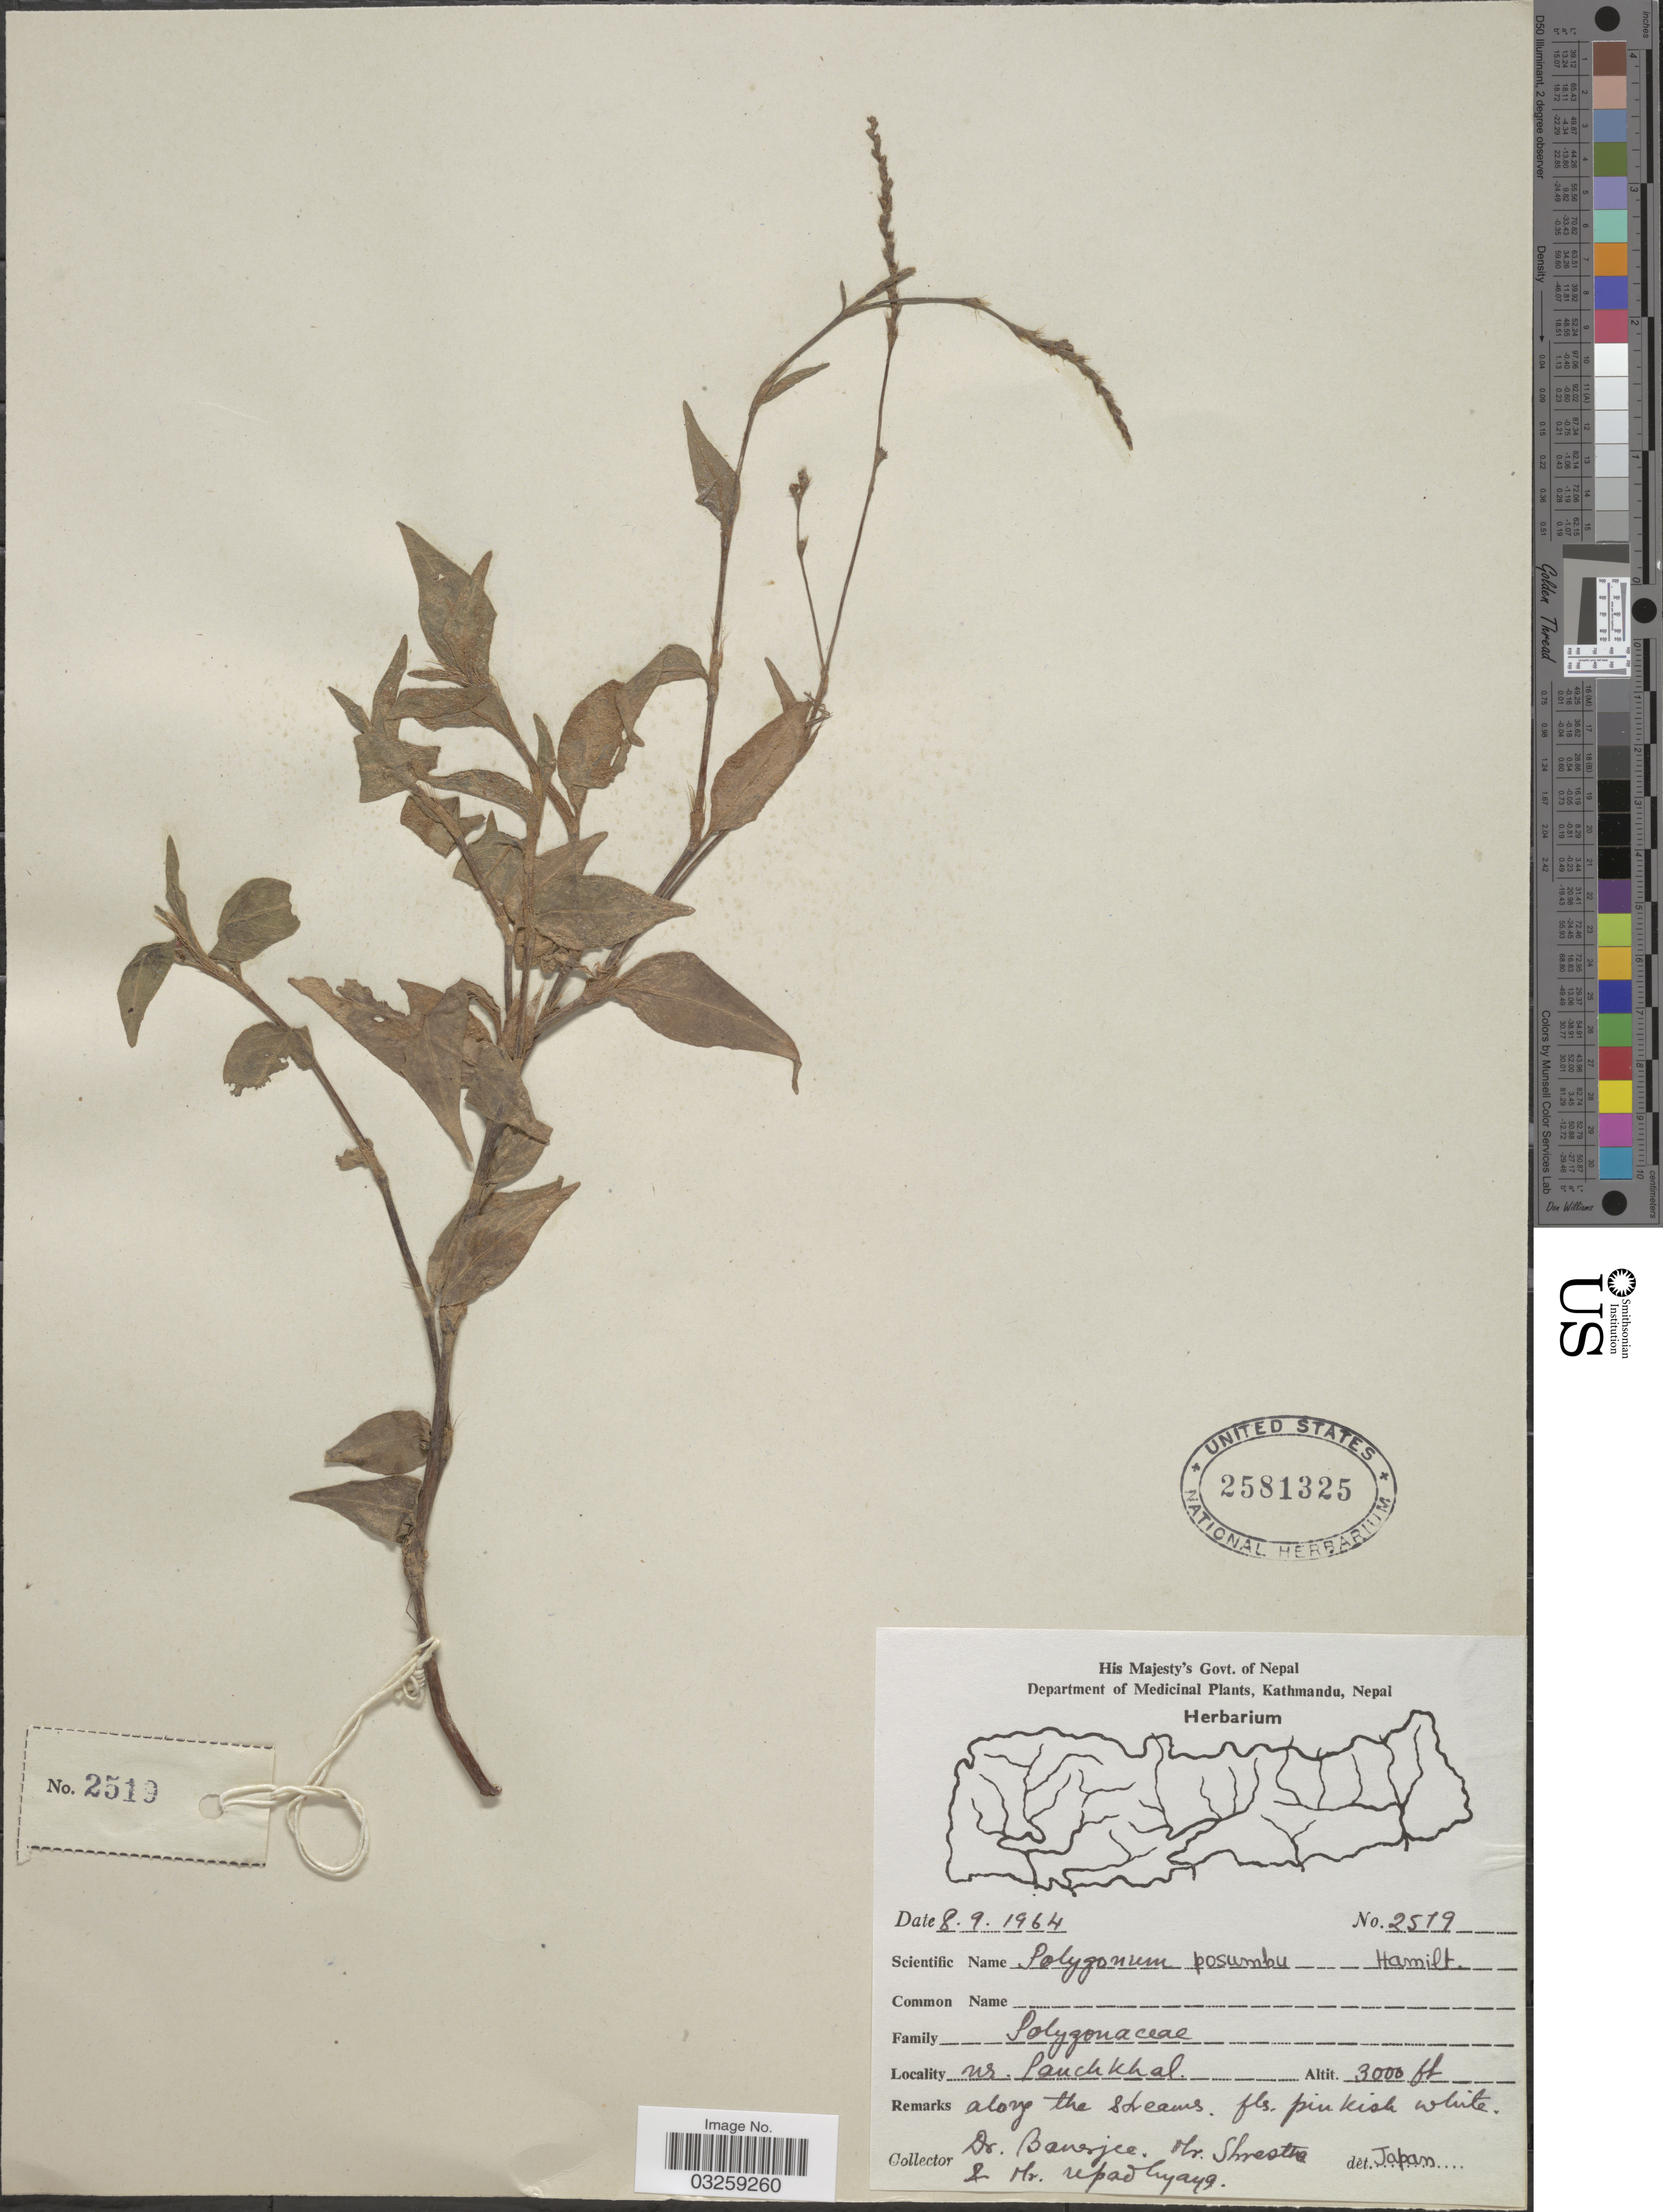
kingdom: Plantae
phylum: Tracheophyta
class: Magnoliopsida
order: Caryophyllales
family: Polygonaceae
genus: Polygonum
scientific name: Polygonum posumbu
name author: Buch.-Ham. ex D. Don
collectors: -. Banerjee, Mr. Shrestha & Mr. Upadhyaya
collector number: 2519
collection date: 1964-09-08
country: Nepal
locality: Nr. Panchkhal.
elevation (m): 914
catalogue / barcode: US 2581325